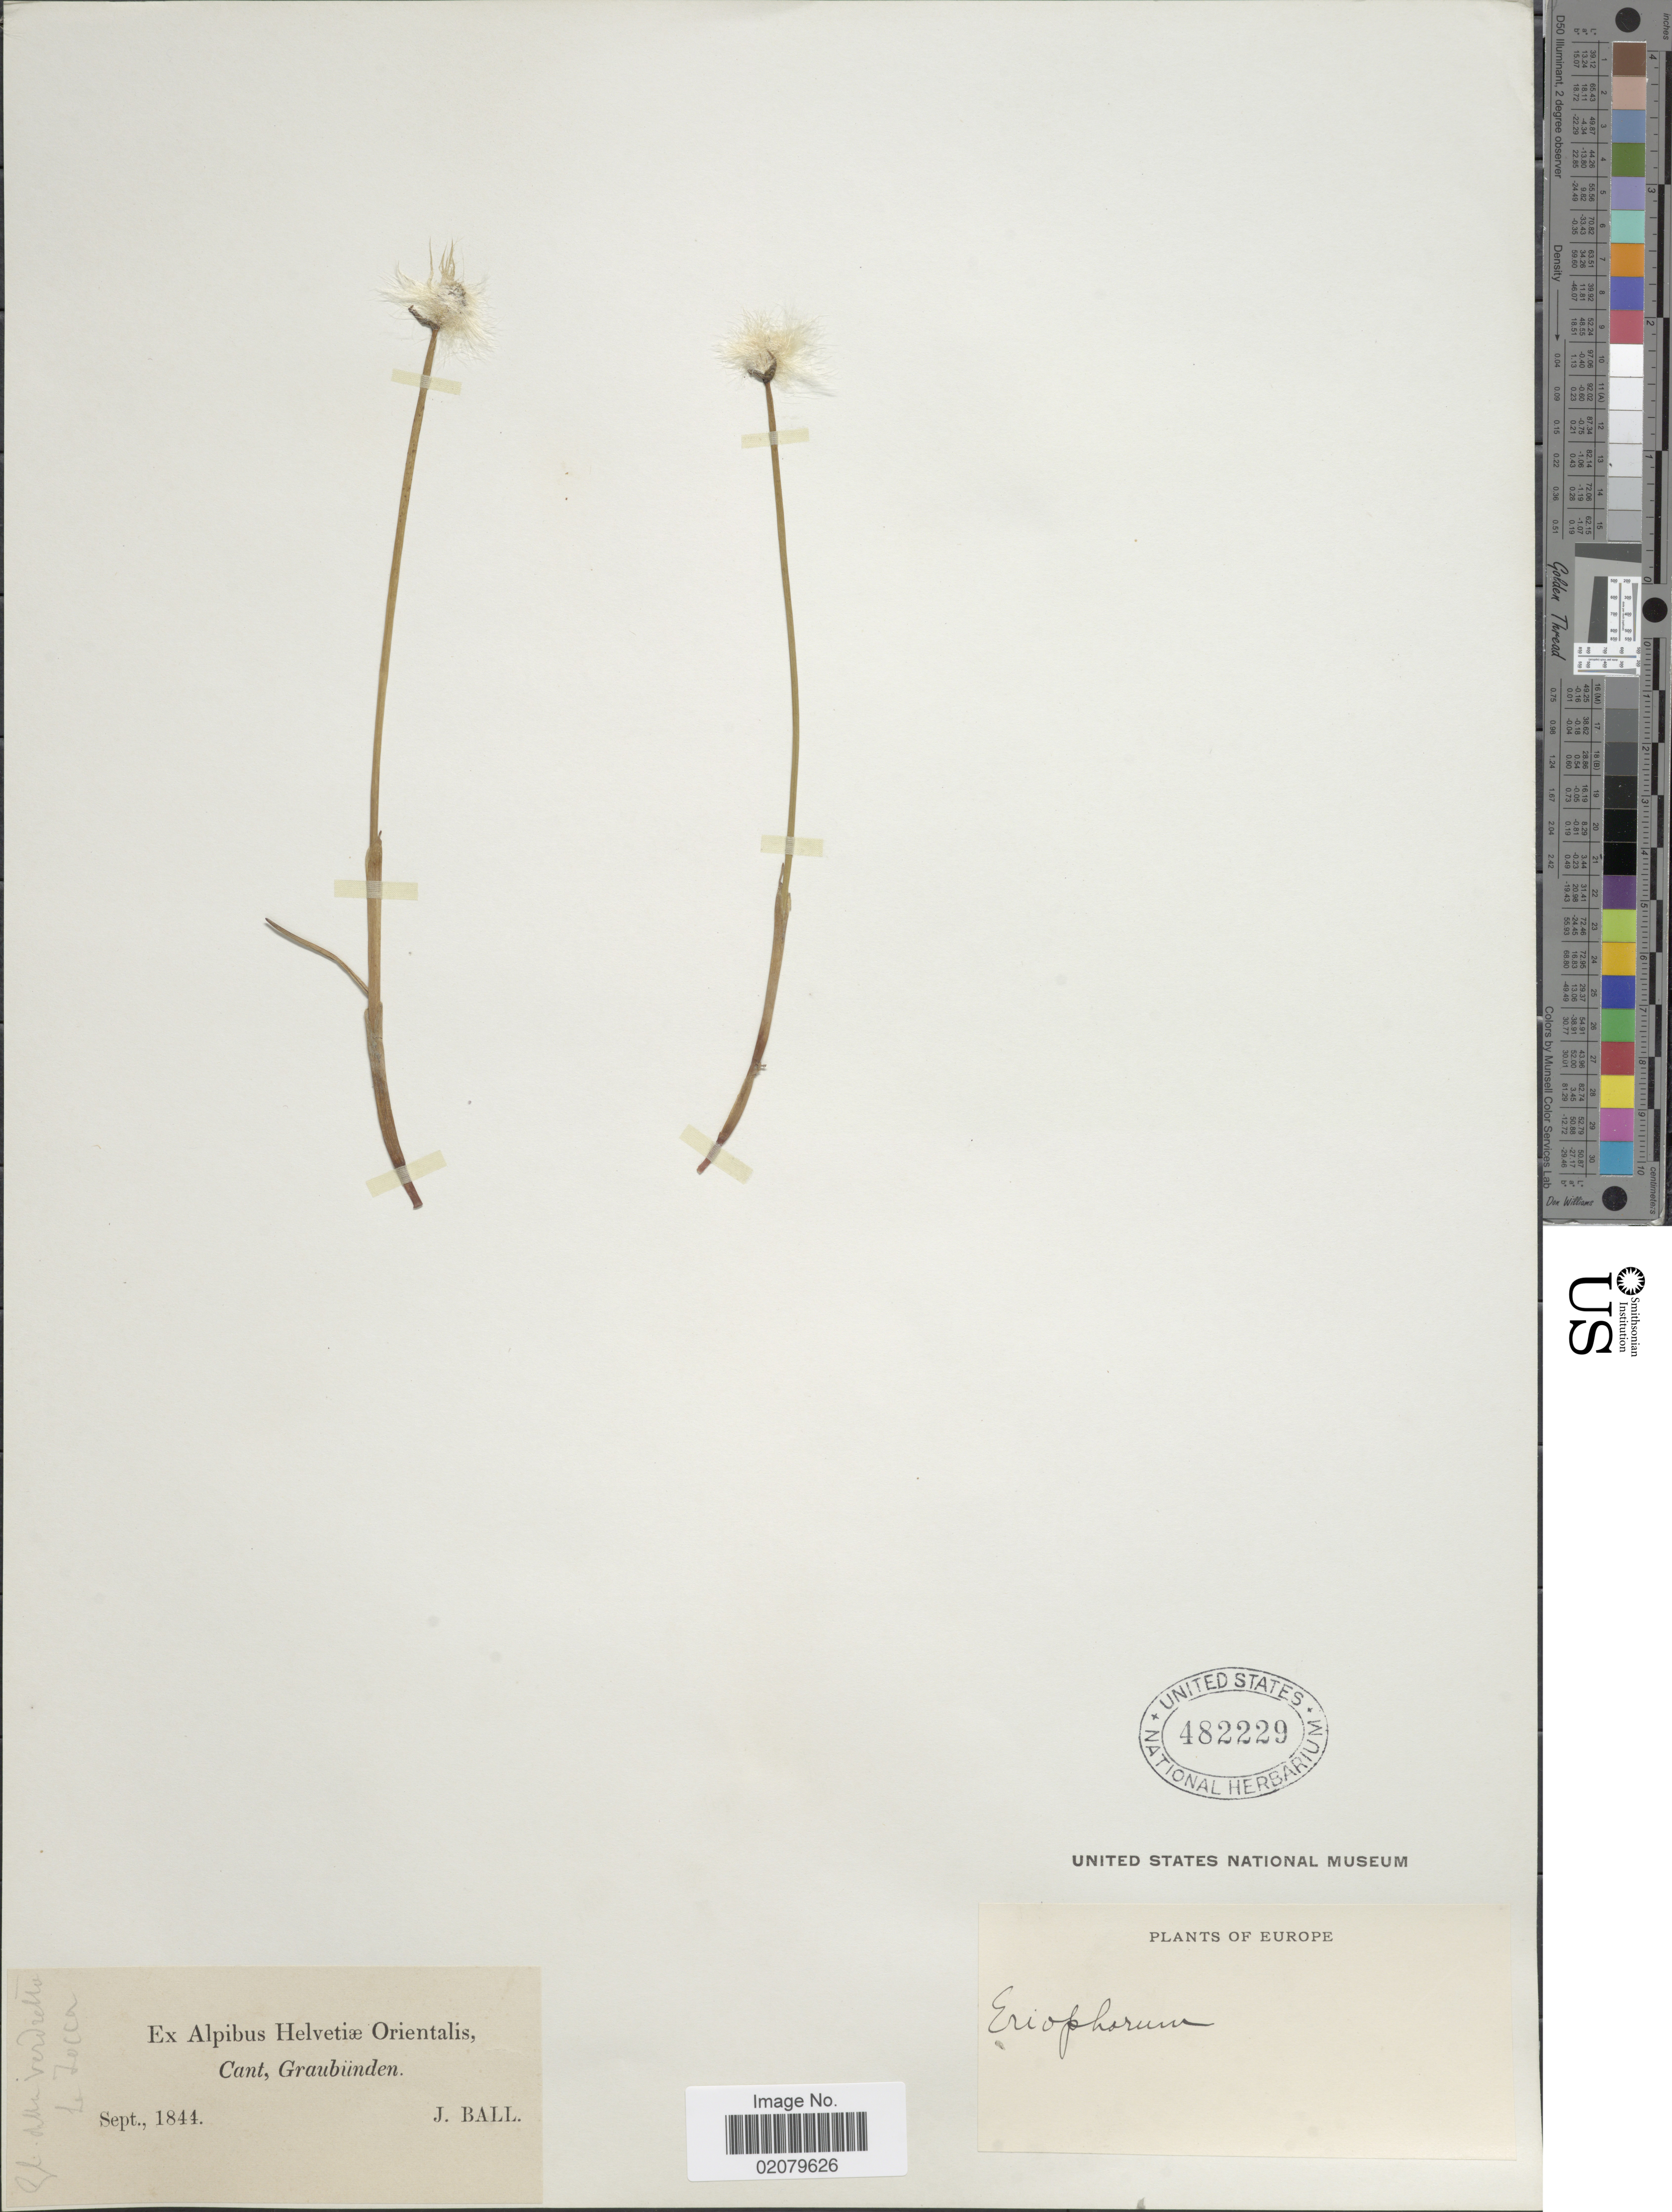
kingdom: Plantae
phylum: Tracheophyta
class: Liliopsida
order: Poales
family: Cyperaceae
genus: Eriophorum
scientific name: Eriophorum sp.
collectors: J. Ball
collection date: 1844-09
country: Switzerland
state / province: Graubunden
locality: Ex Alpibus Helvetiae Orientalis, Cant, Graubunden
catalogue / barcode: US 482229